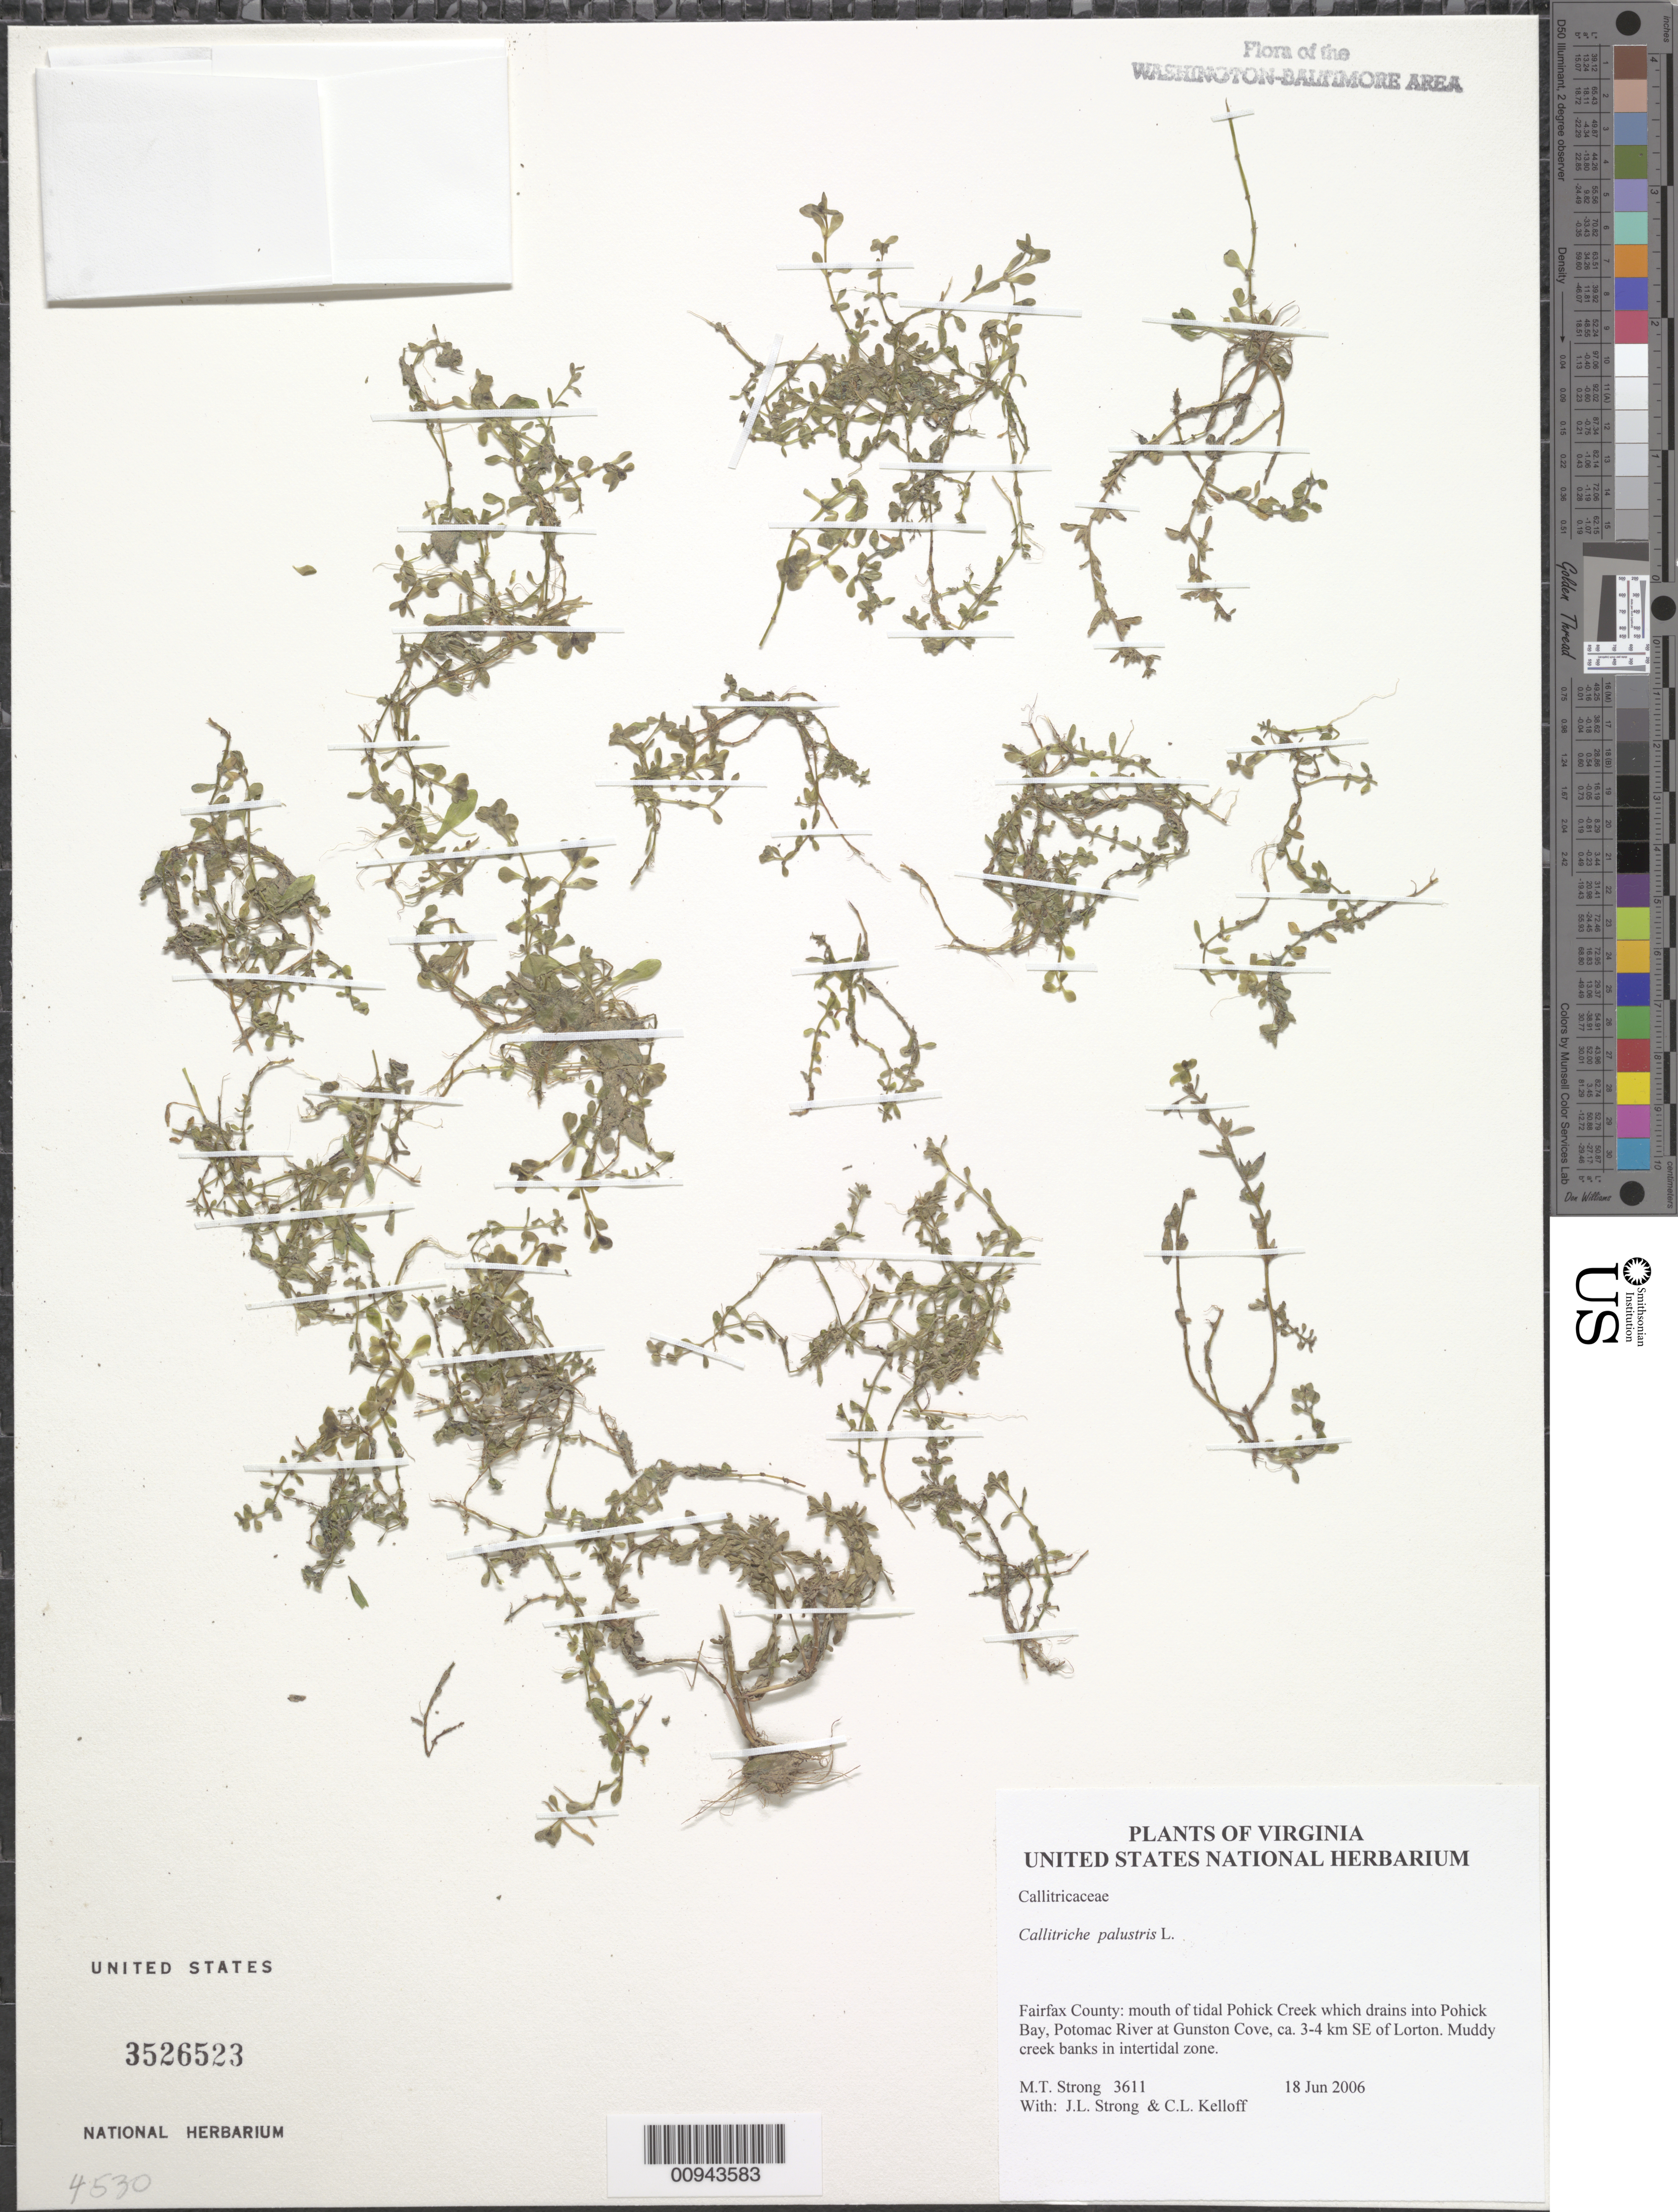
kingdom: Plantae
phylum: Tracheophyta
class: Magnoliopsida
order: Lamiales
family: Plantaginaceae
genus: Callitriche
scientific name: Callitriche palustris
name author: L.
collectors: M. T. Strong, J. L. Strong & C. L. Kelloff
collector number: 3611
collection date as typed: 18 Jun 2006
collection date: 2006-06-18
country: United States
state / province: Virginia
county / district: Fairfax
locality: mouth of tidal Pohick Creek, which drains in to Pohick Bay, Potomac River at Gunston Cove, ca. 3-4 km SE of Lorton.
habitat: Muddy creek banks in intertidal zone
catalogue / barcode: US 3526523